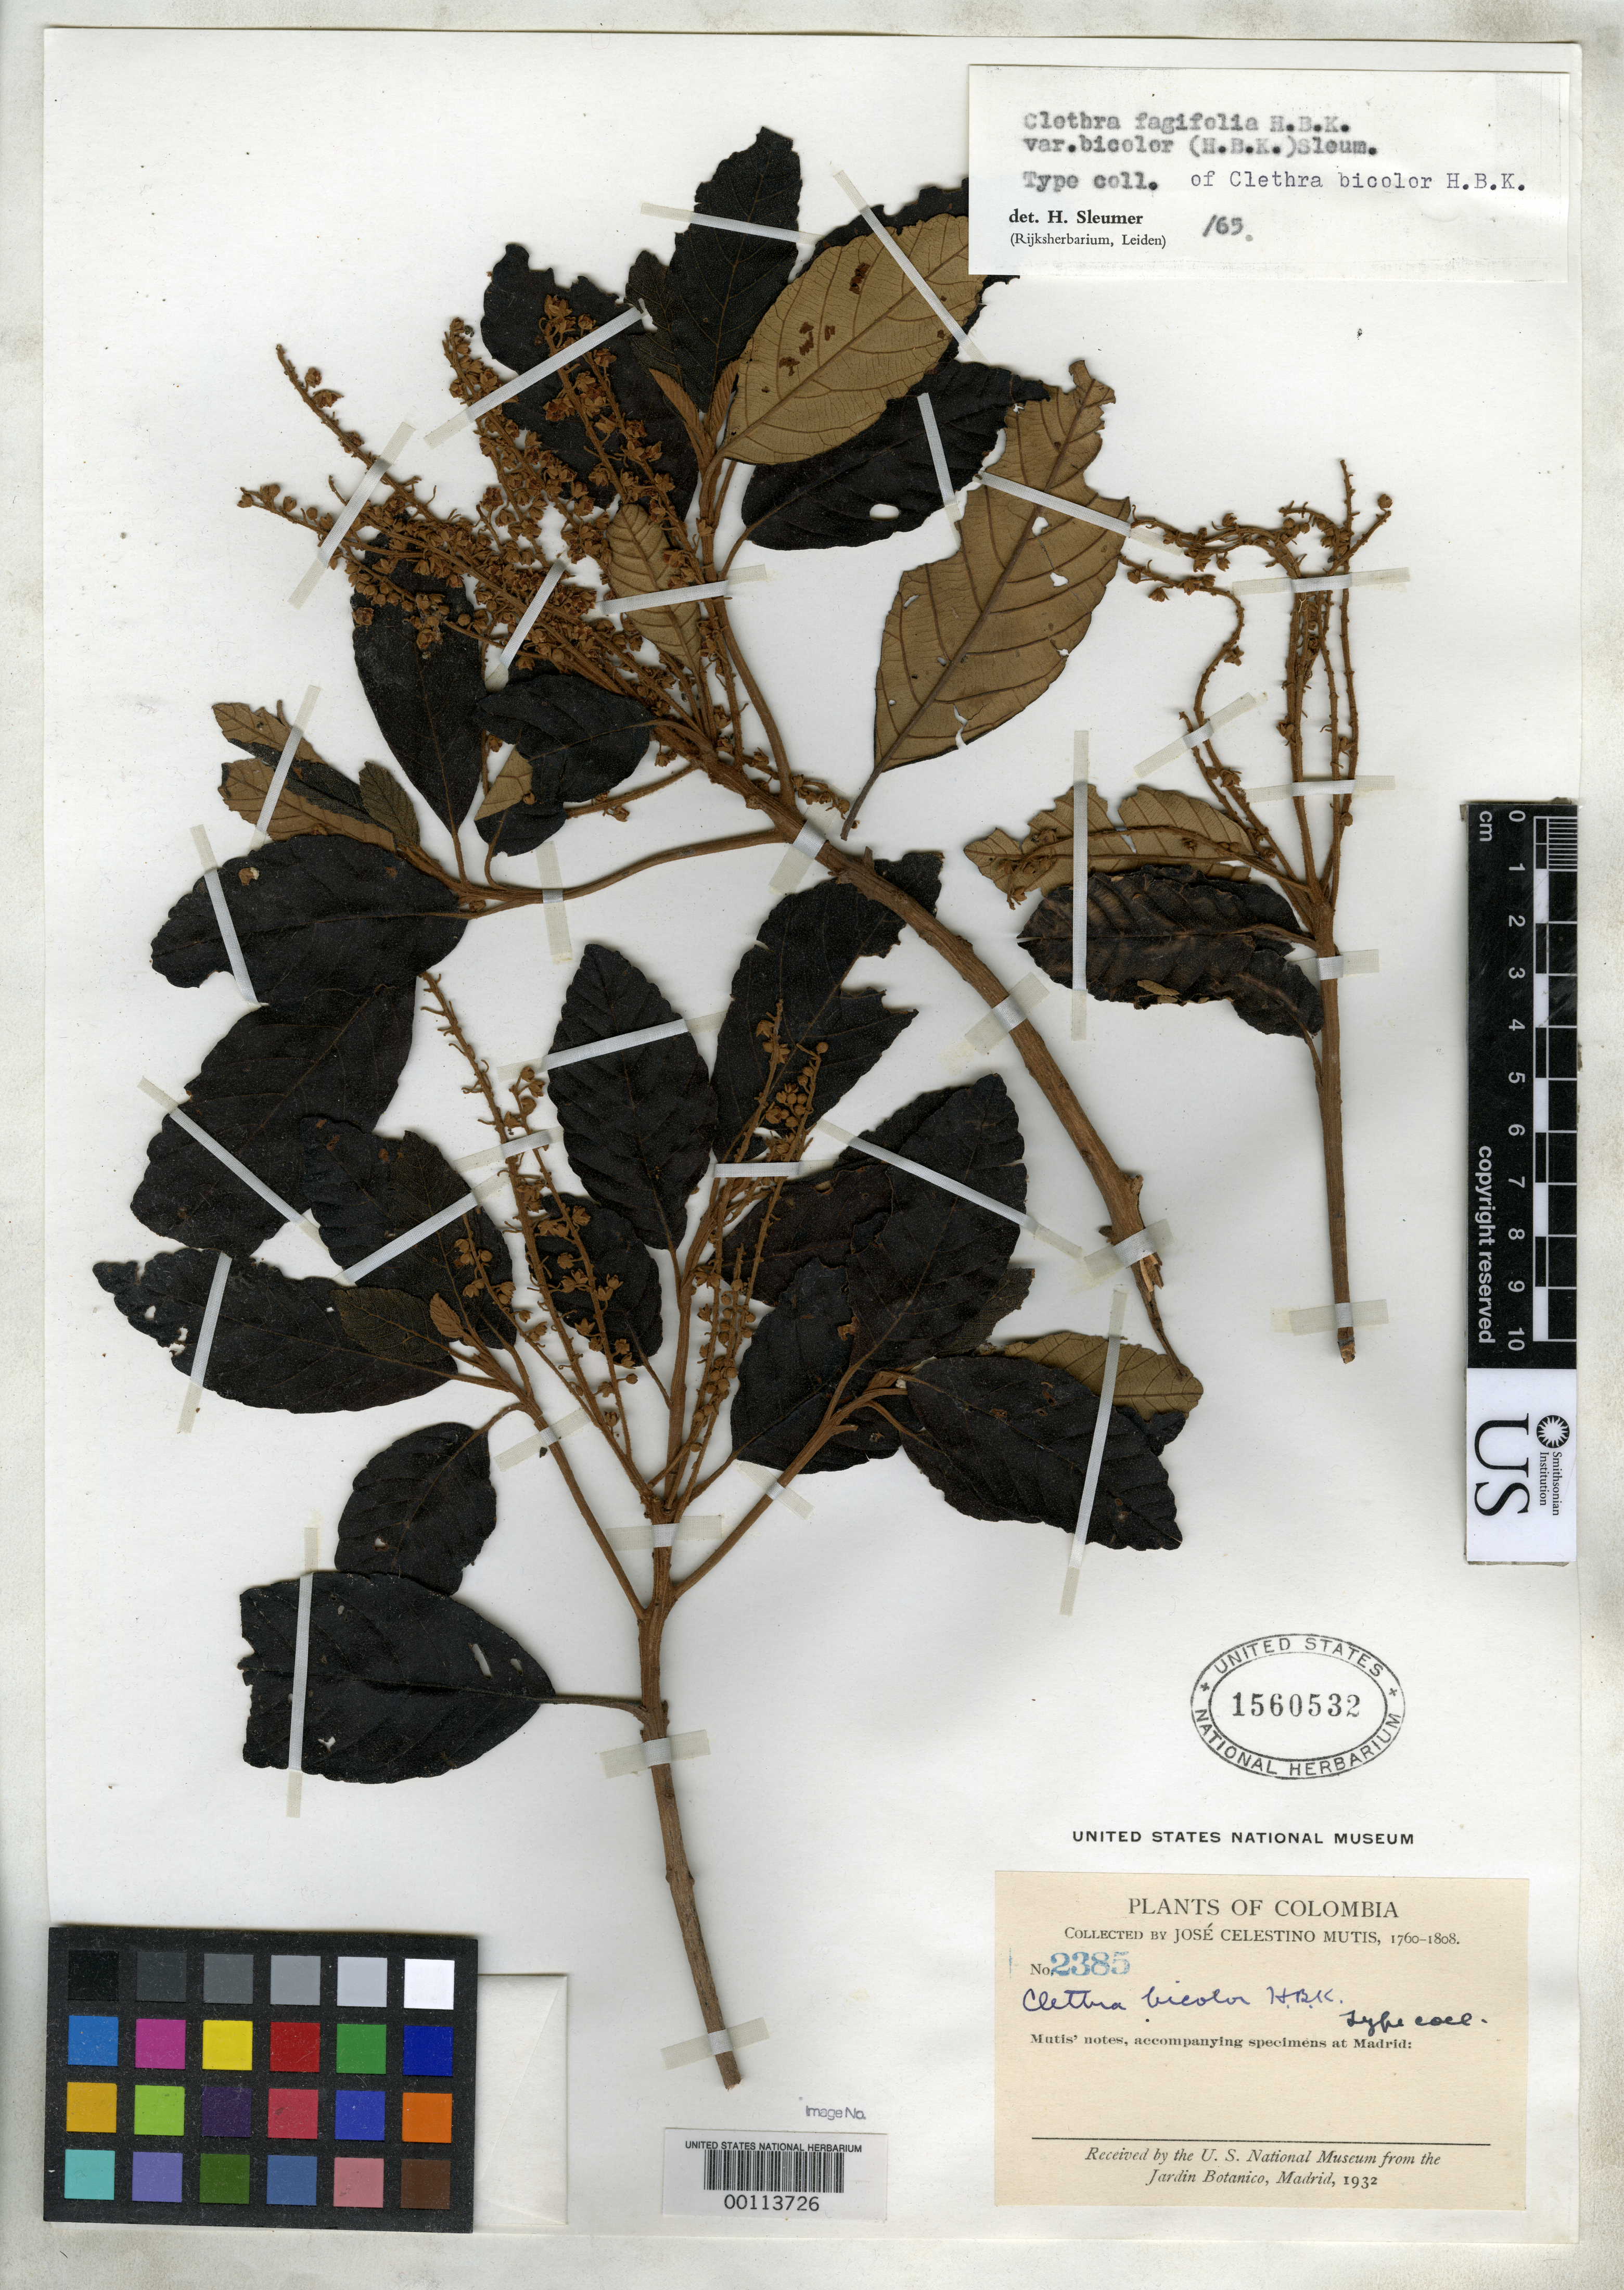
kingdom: Plantae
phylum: Tracheophyta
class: Magnoliopsida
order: Ericales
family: Clethraceae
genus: Clethra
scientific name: Clethra bicolor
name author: Kunth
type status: Type Collection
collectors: J. C. B. Mutis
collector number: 2385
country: Colombia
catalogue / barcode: US 1560532